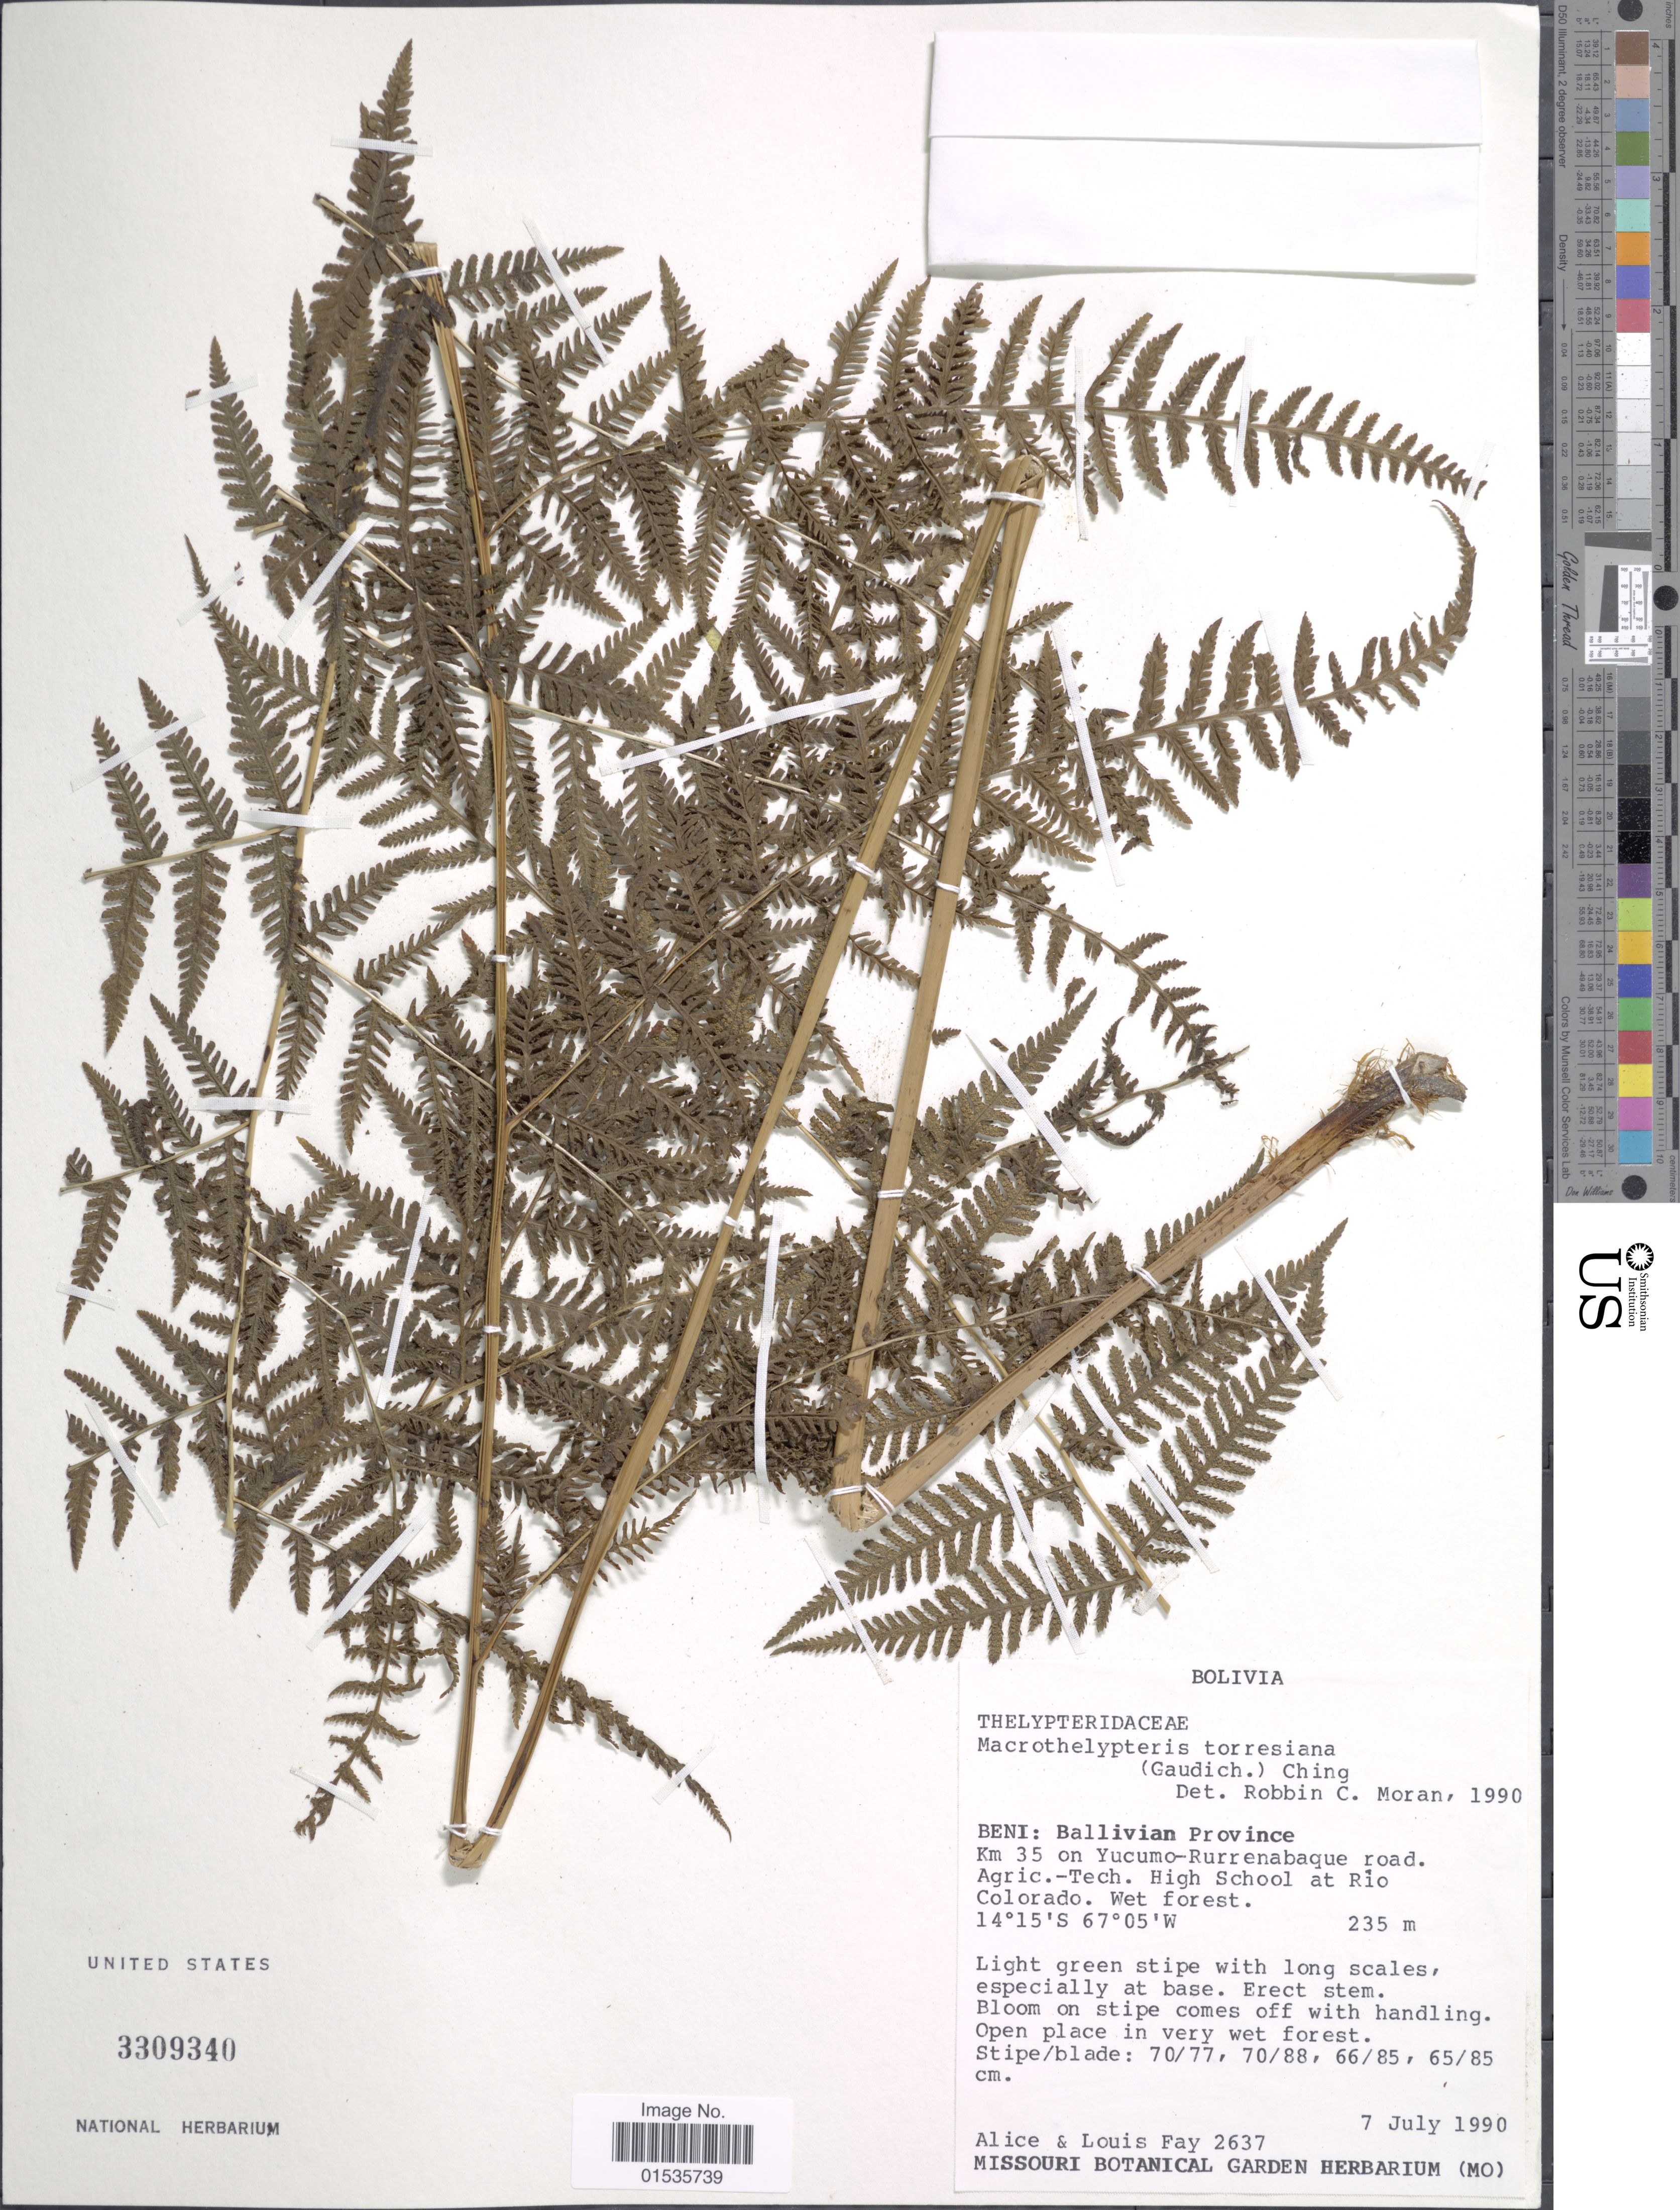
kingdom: Plantae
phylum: Tracheophyta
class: Polypodiopsida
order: Polypodiales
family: Thelypteridaceae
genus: Macrothelypteris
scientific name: Macrothelypteris torresiana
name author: (Gaudich.) Ching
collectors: A. Fay & L. Fay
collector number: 2637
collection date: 1990-01-07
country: Bolivia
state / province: Beni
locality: Bolivia. Beni: Ballivian Province Km 35 on Yumuco-Rurrenabaque road Agric-Tech, Highschool at Rio Colorado.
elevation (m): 235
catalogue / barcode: US 3309340